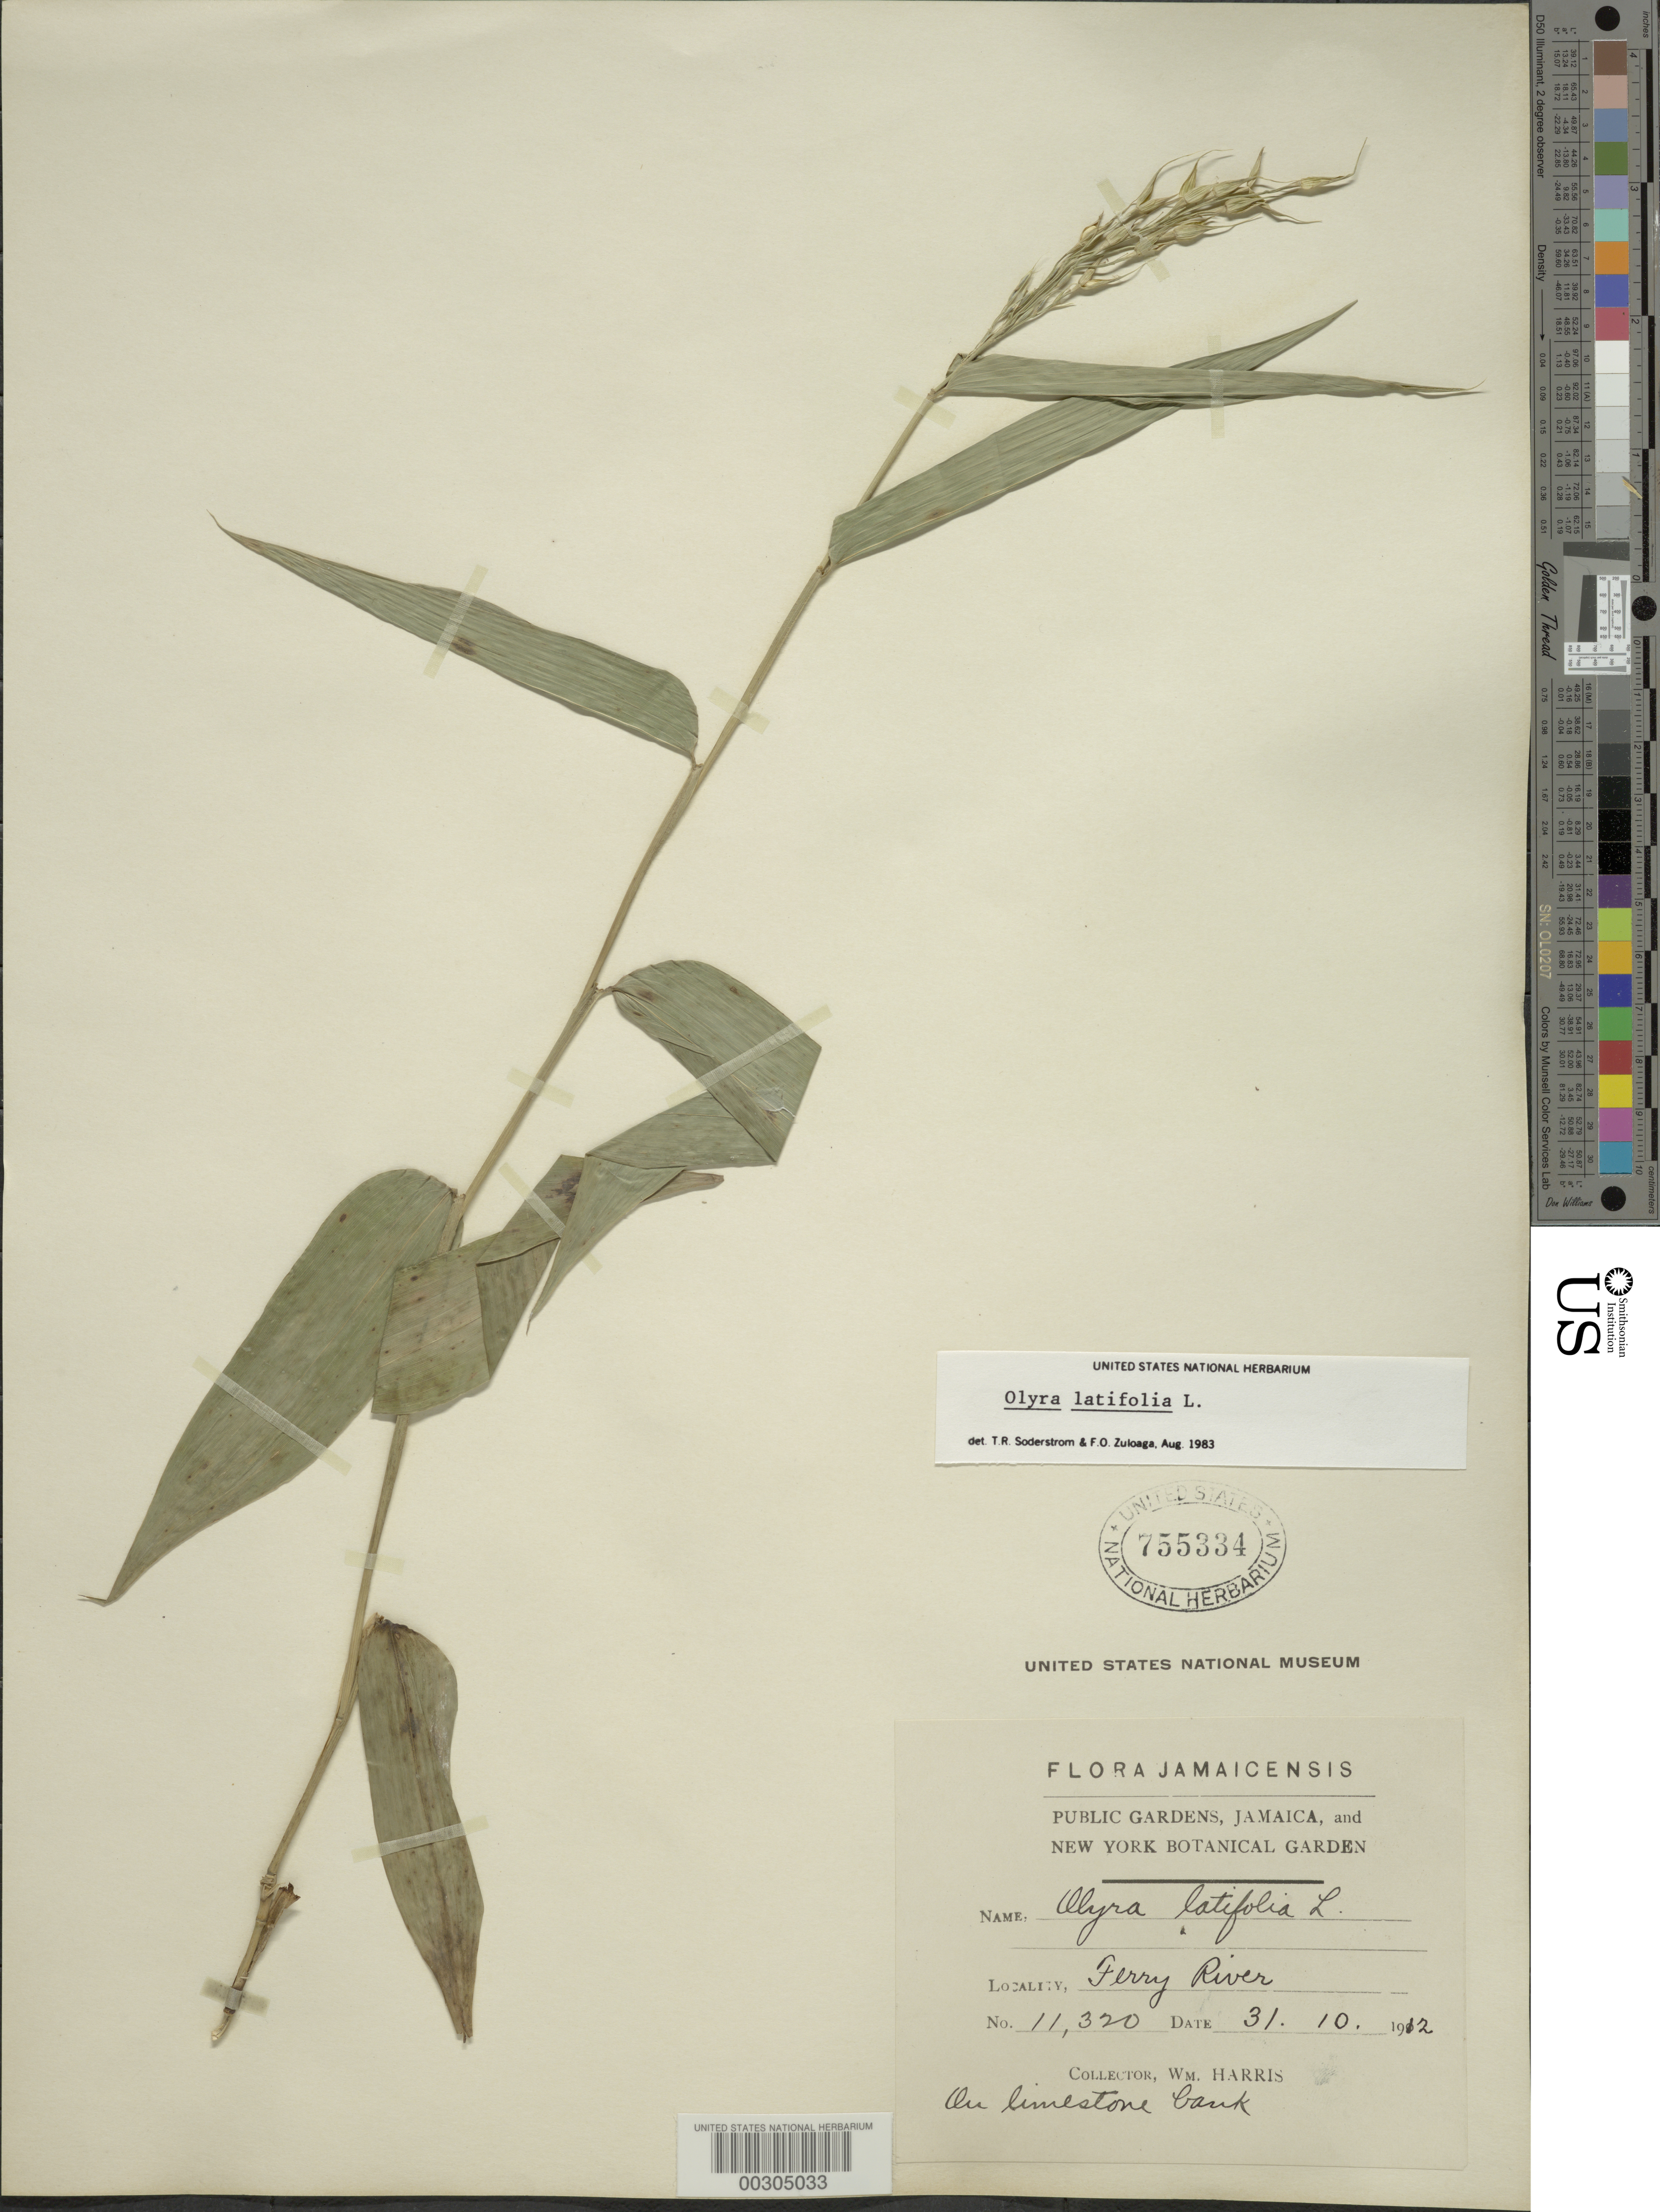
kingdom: Plantae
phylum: Tracheophyta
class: Liliopsida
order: Poales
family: Poaceae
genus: Olyra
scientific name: Olyra latifolia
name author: L.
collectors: W. H. Harris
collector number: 11320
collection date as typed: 31 Oct 1912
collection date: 1912-10-31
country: Jamaica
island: Greater Antilles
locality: Ferry river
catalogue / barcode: US 755334